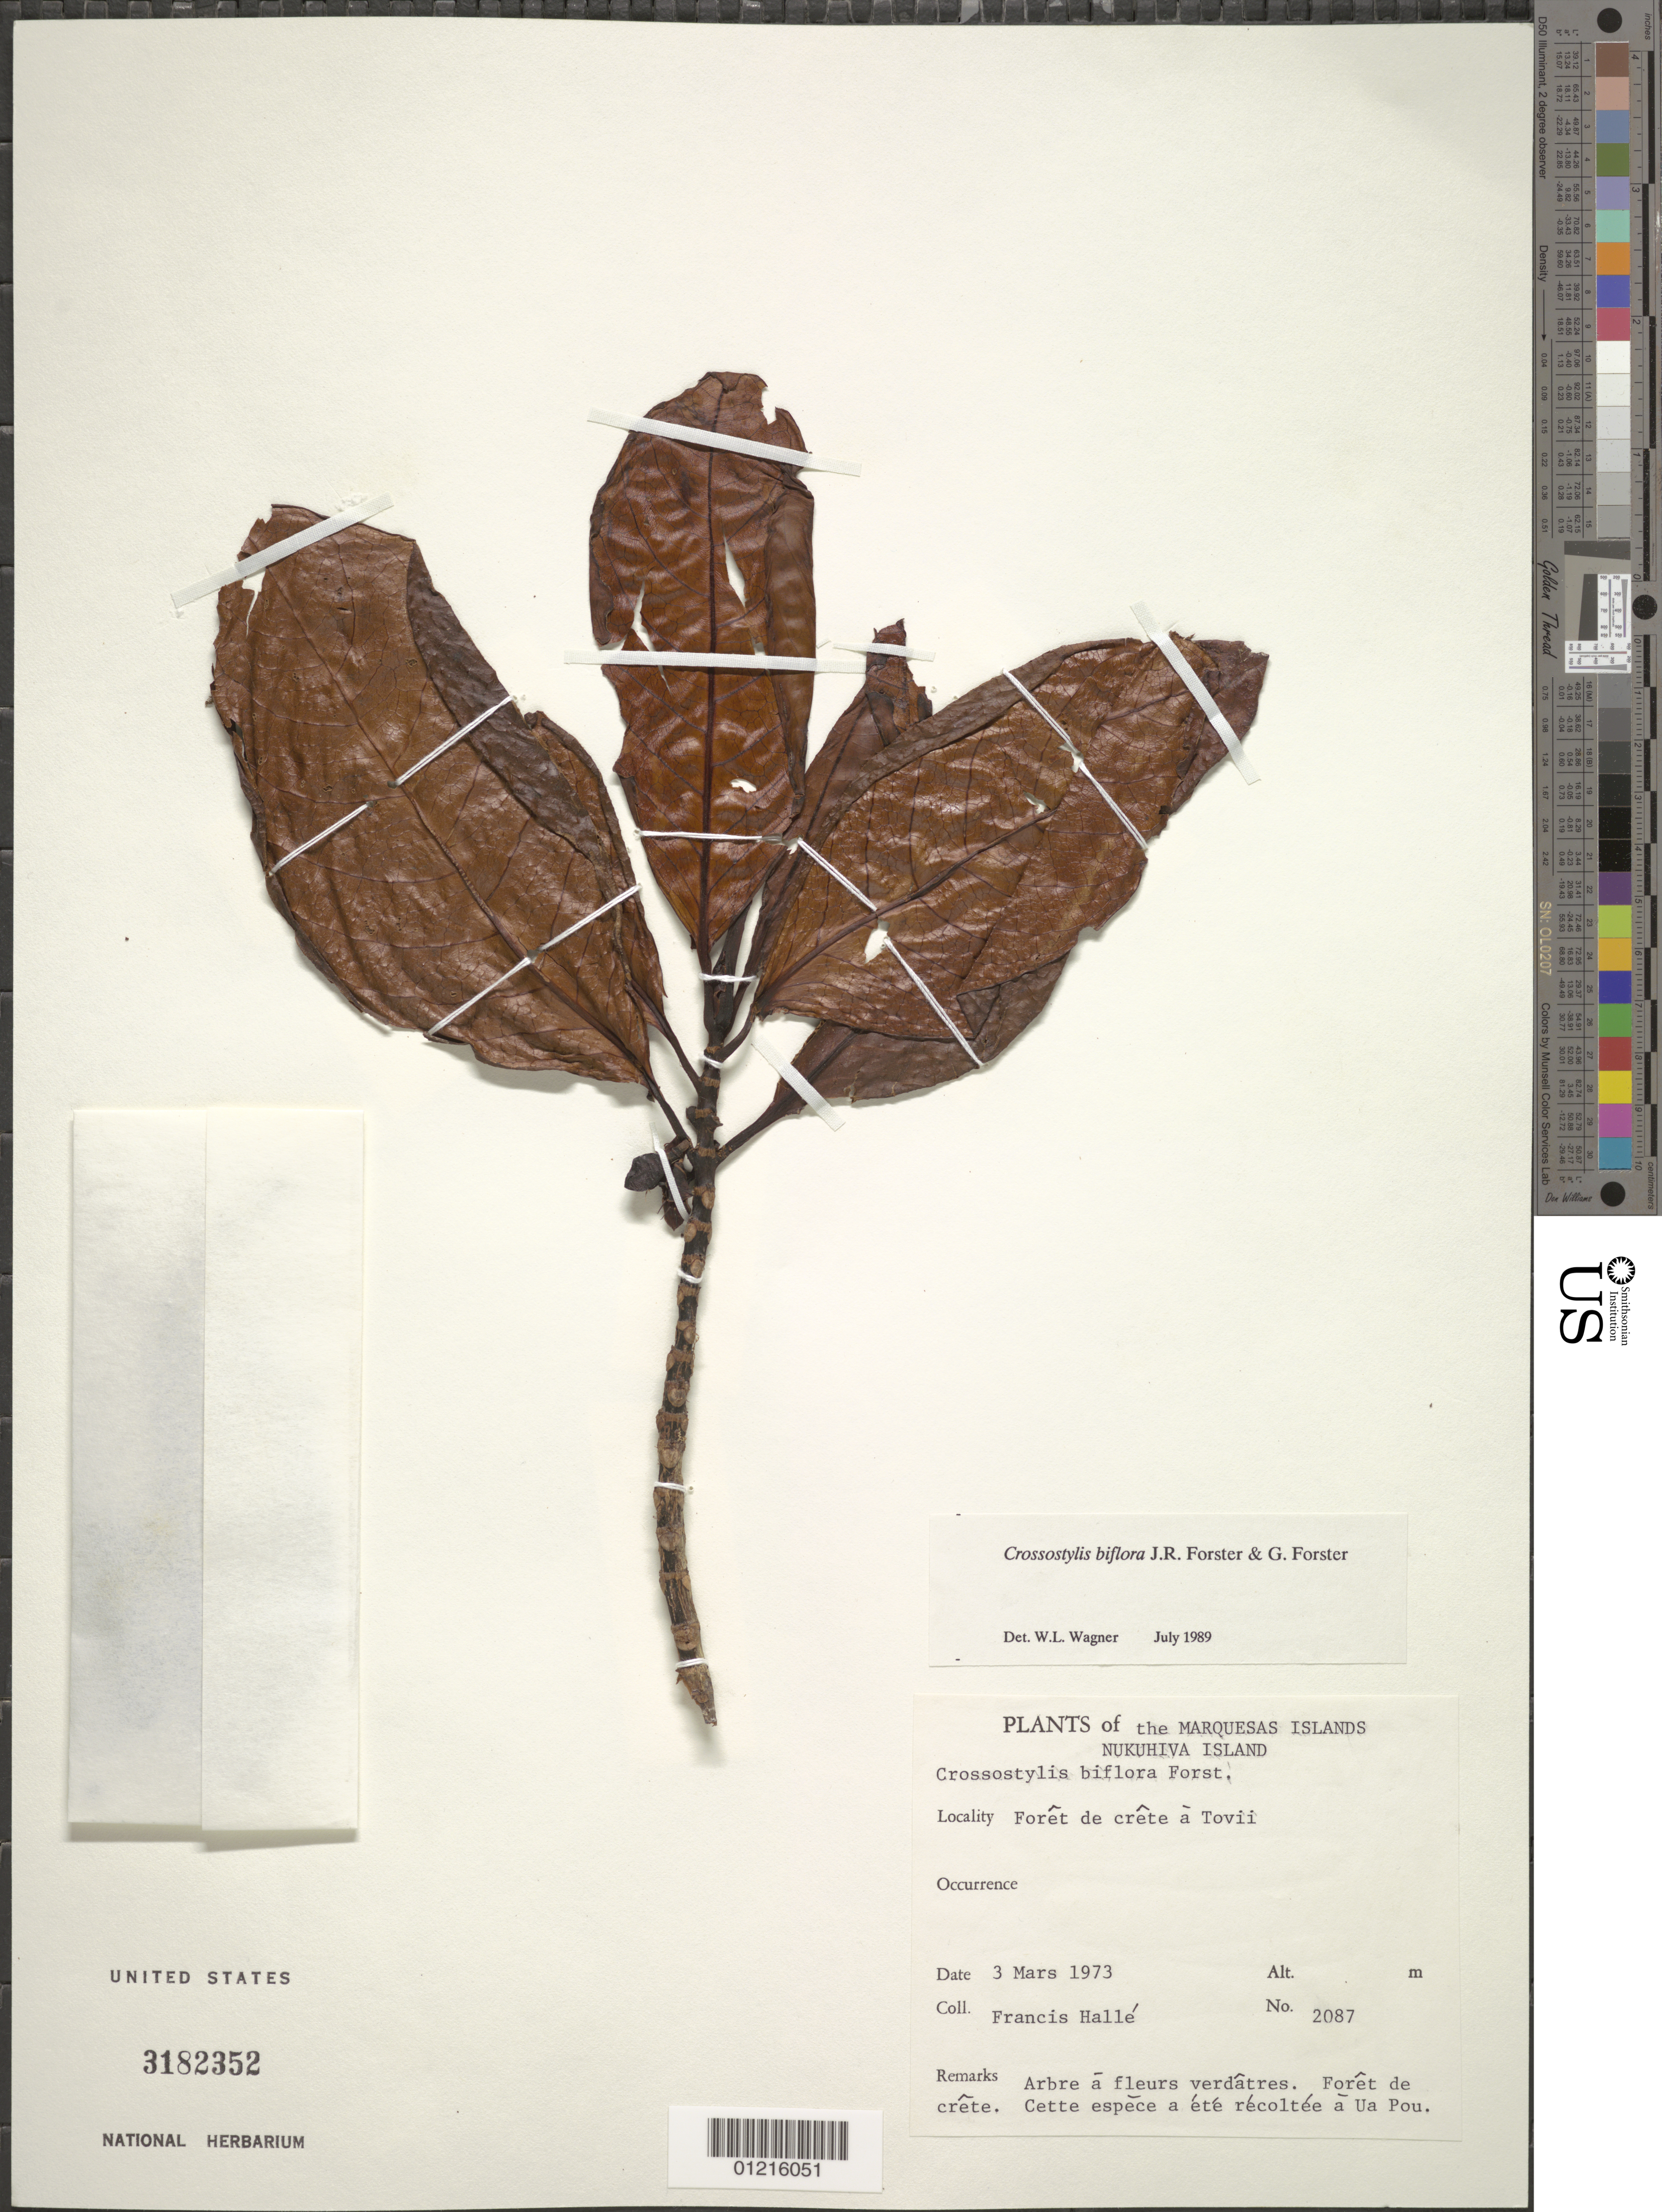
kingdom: Plantae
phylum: Tracheophyta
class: Magnoliopsida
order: Malpighiales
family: Rhizophoraceae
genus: Crossostylis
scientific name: Crossostylis biflora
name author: J.R. Forst. & G. Forst.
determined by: Wagner, W. L., (BOT), Smithsonian Institution - National Museum of Natural History (UNITED STATES)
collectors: F. Hallé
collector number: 2087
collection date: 1973-03-03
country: French Polynesia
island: Nuku Hiva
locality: Forêt de crête à Toovii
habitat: Cette espè a été récoltée á Ua Pou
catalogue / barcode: US 3182352